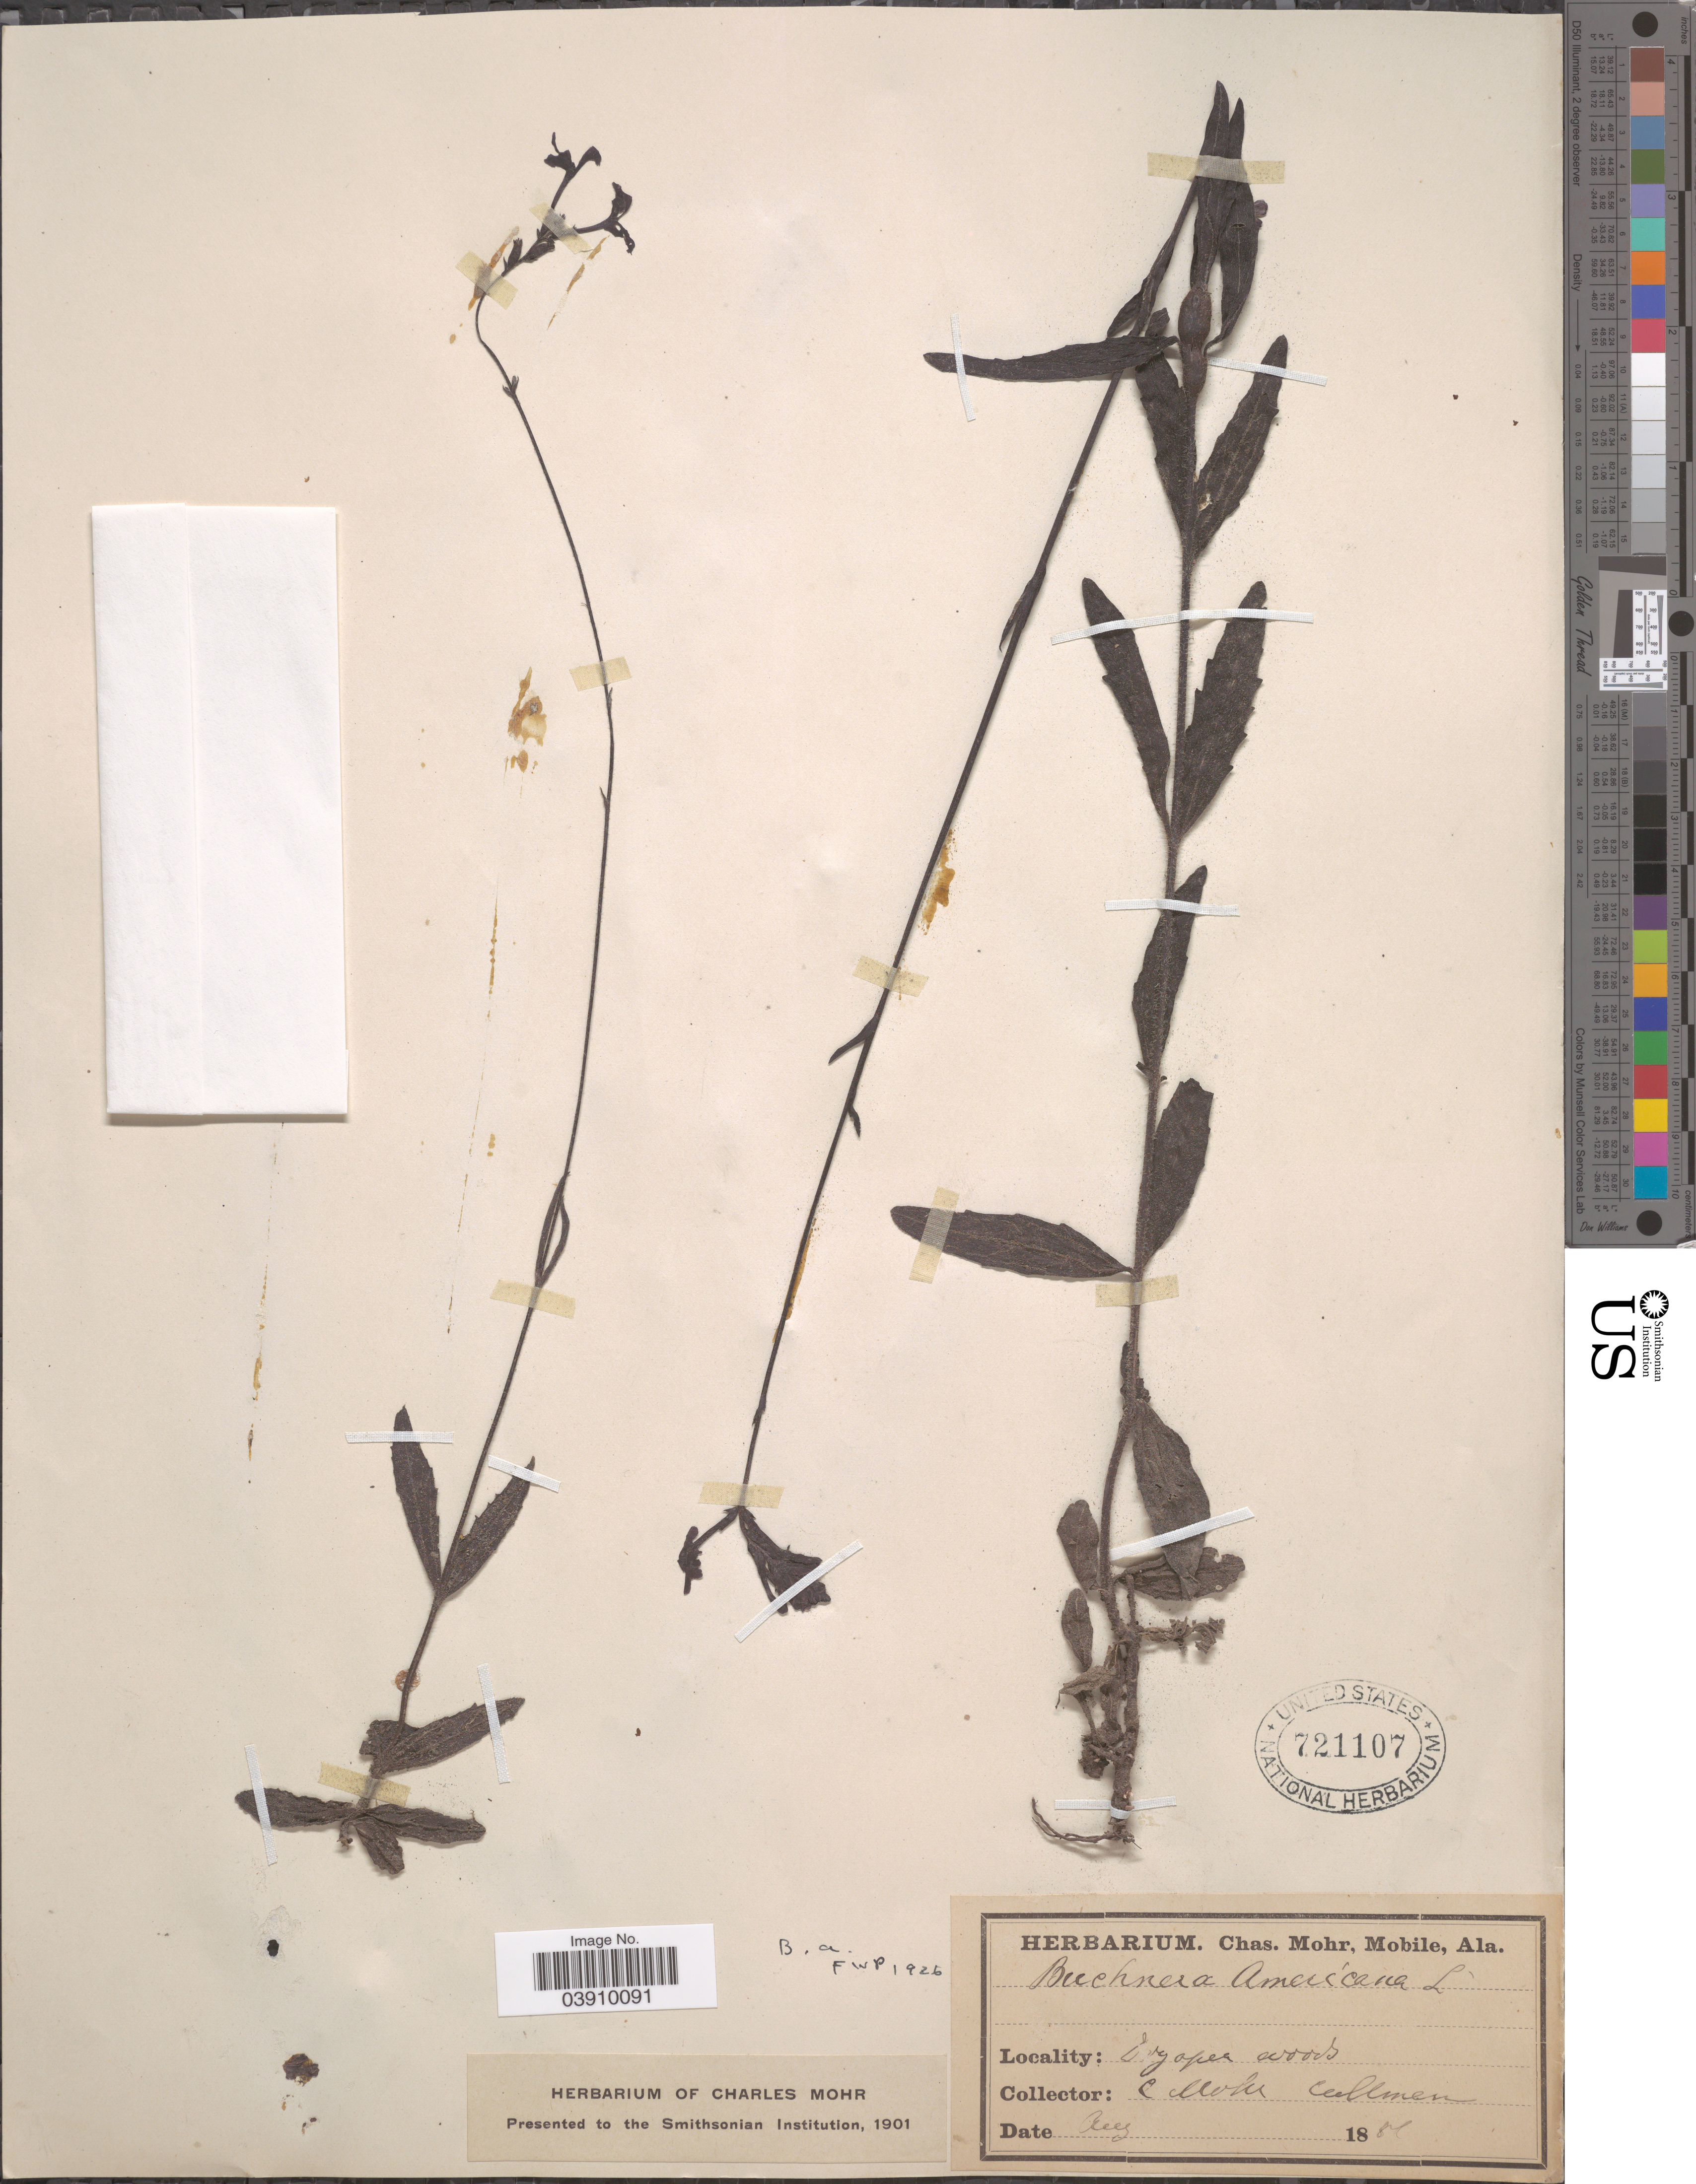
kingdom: Plantae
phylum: Tracheophyta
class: Magnoliopsida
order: Lamiales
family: Orobanchaceae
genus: Buchnera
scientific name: Buchnera americana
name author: L.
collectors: Mohr, C. T. (herbarium)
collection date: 1889-08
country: United States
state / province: Alabama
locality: Cullman.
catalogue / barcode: US 721107